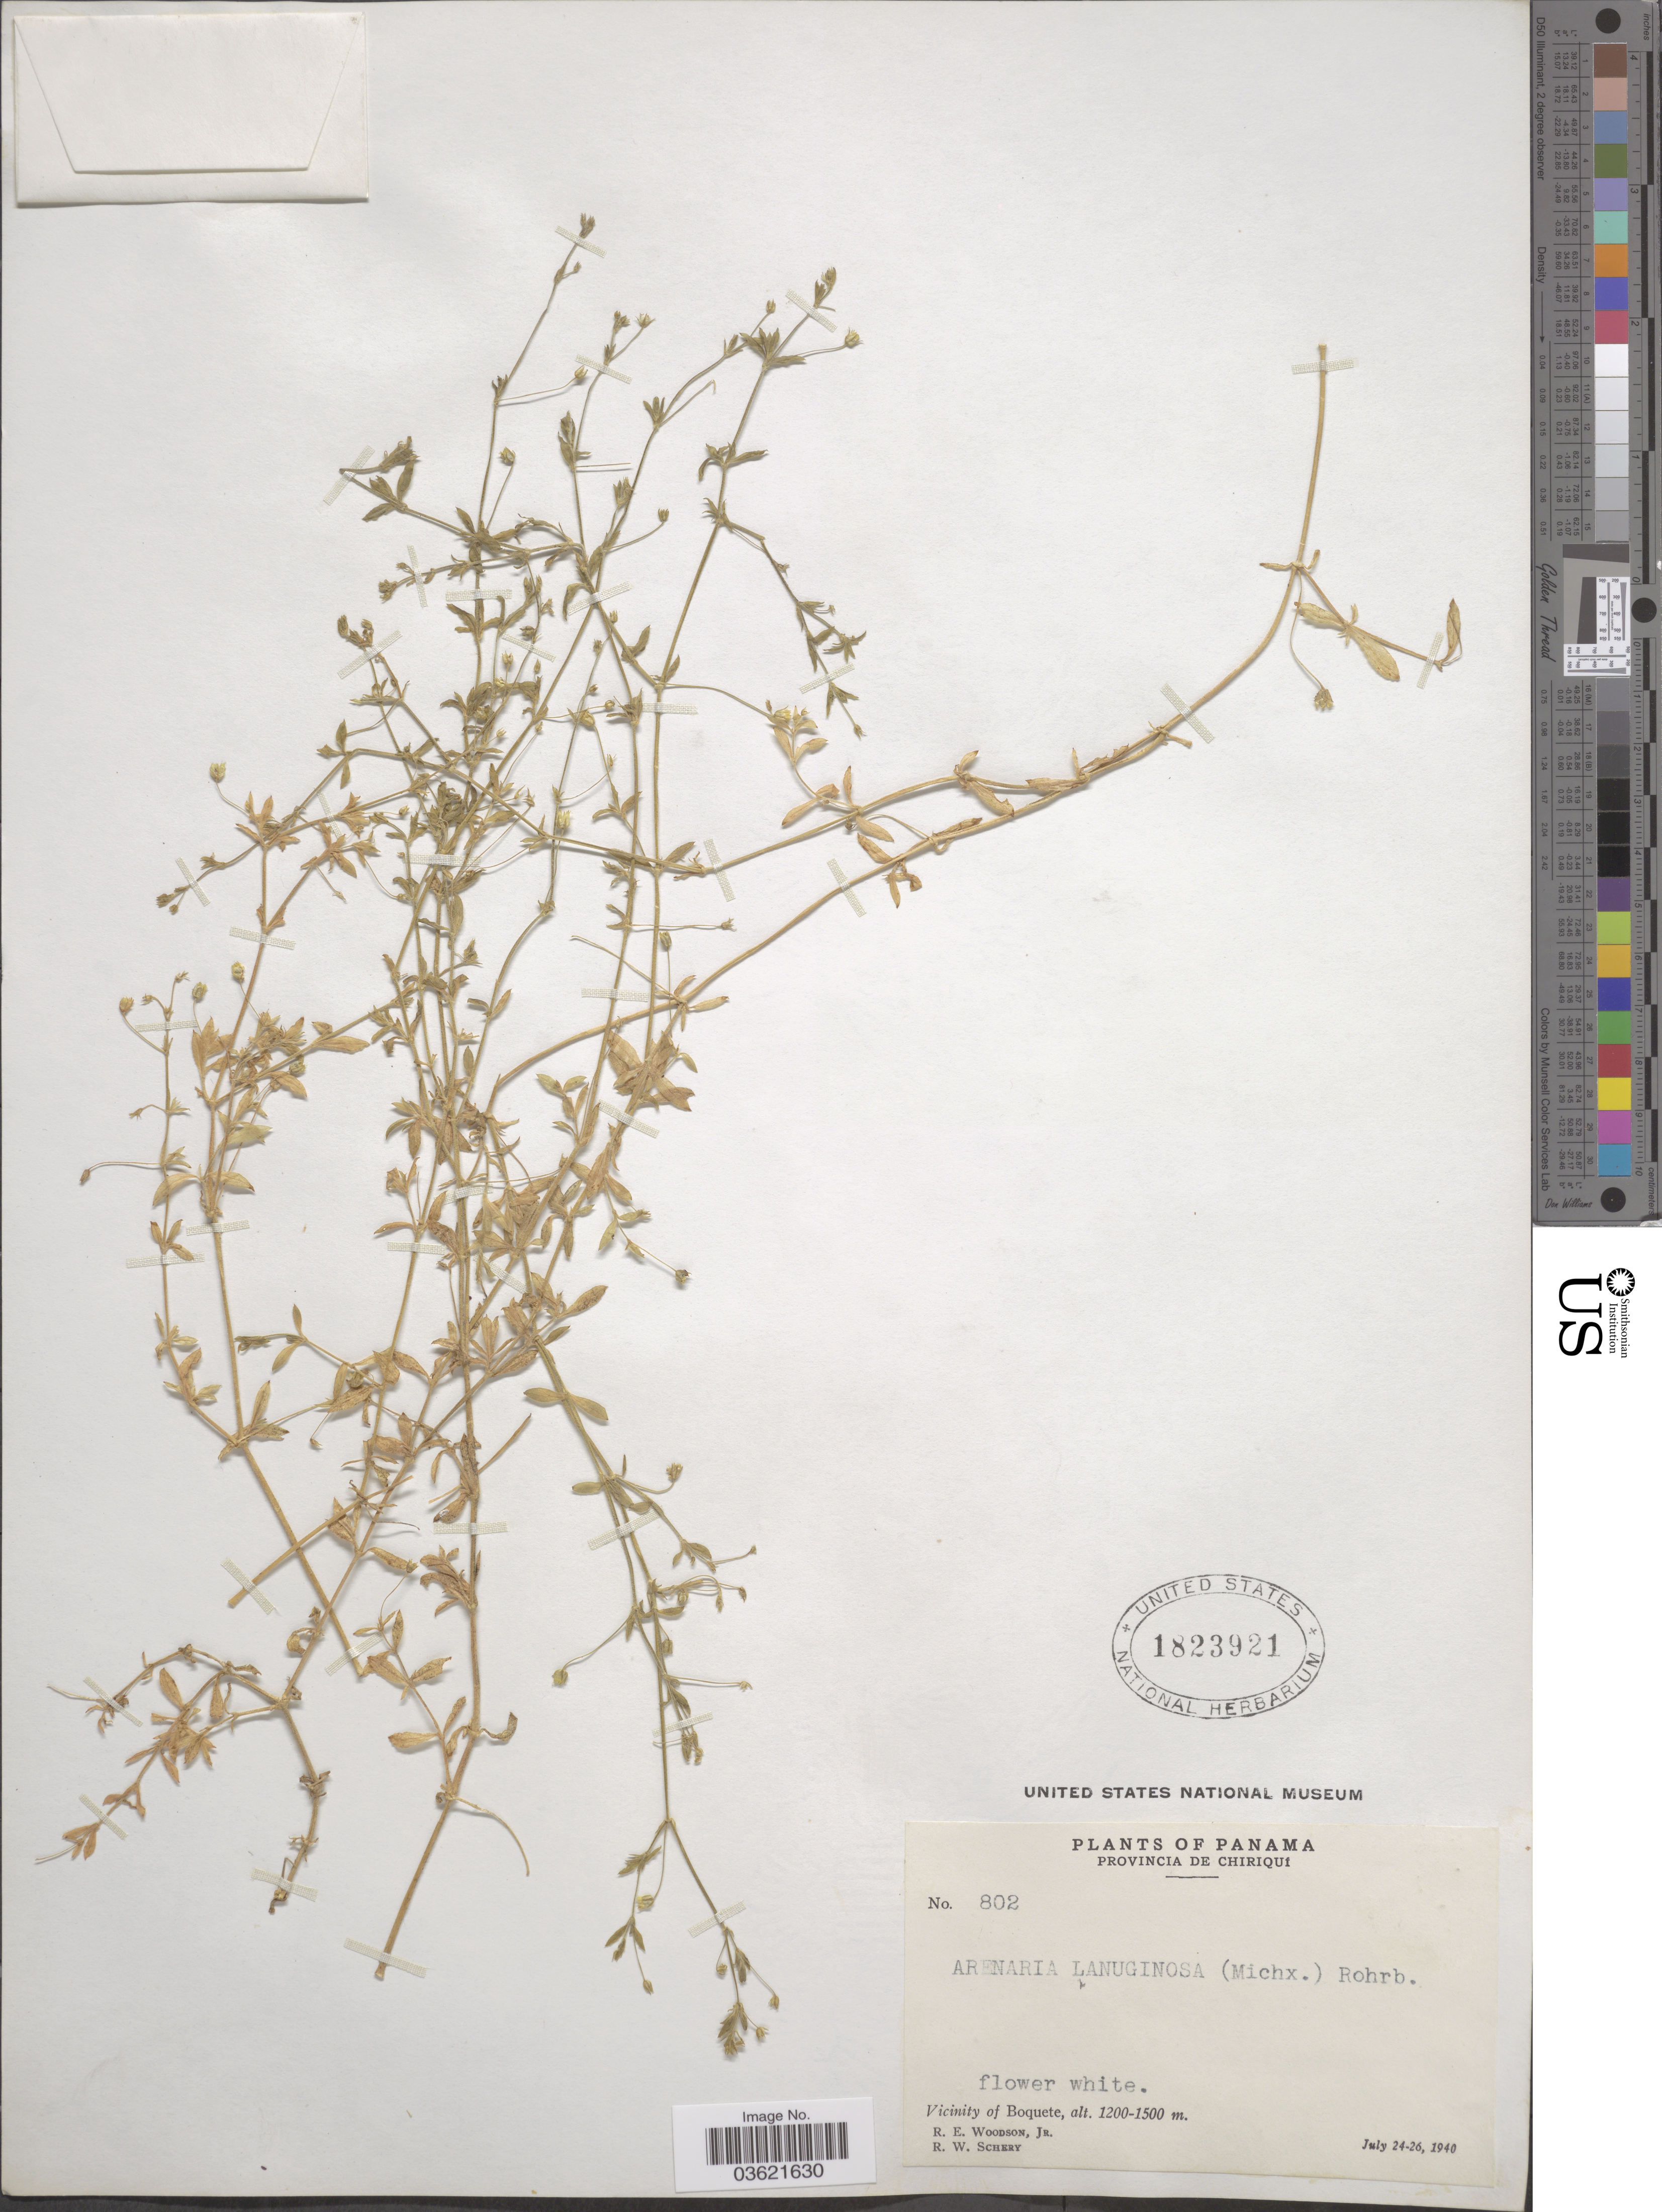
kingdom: Plantae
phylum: Tracheophyta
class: Magnoliopsida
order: Caryophyllales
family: Caryophyllaceae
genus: Arenaria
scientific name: Arenaria lanuginosa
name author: (Michx.) Rohrb.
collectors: R. E. Woodson & R. W. Schery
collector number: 802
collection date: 1940-07-24/1940-07-26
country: Panama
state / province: Chiriqui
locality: Vicinity of Boquete.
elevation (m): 1200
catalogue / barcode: US 1823921